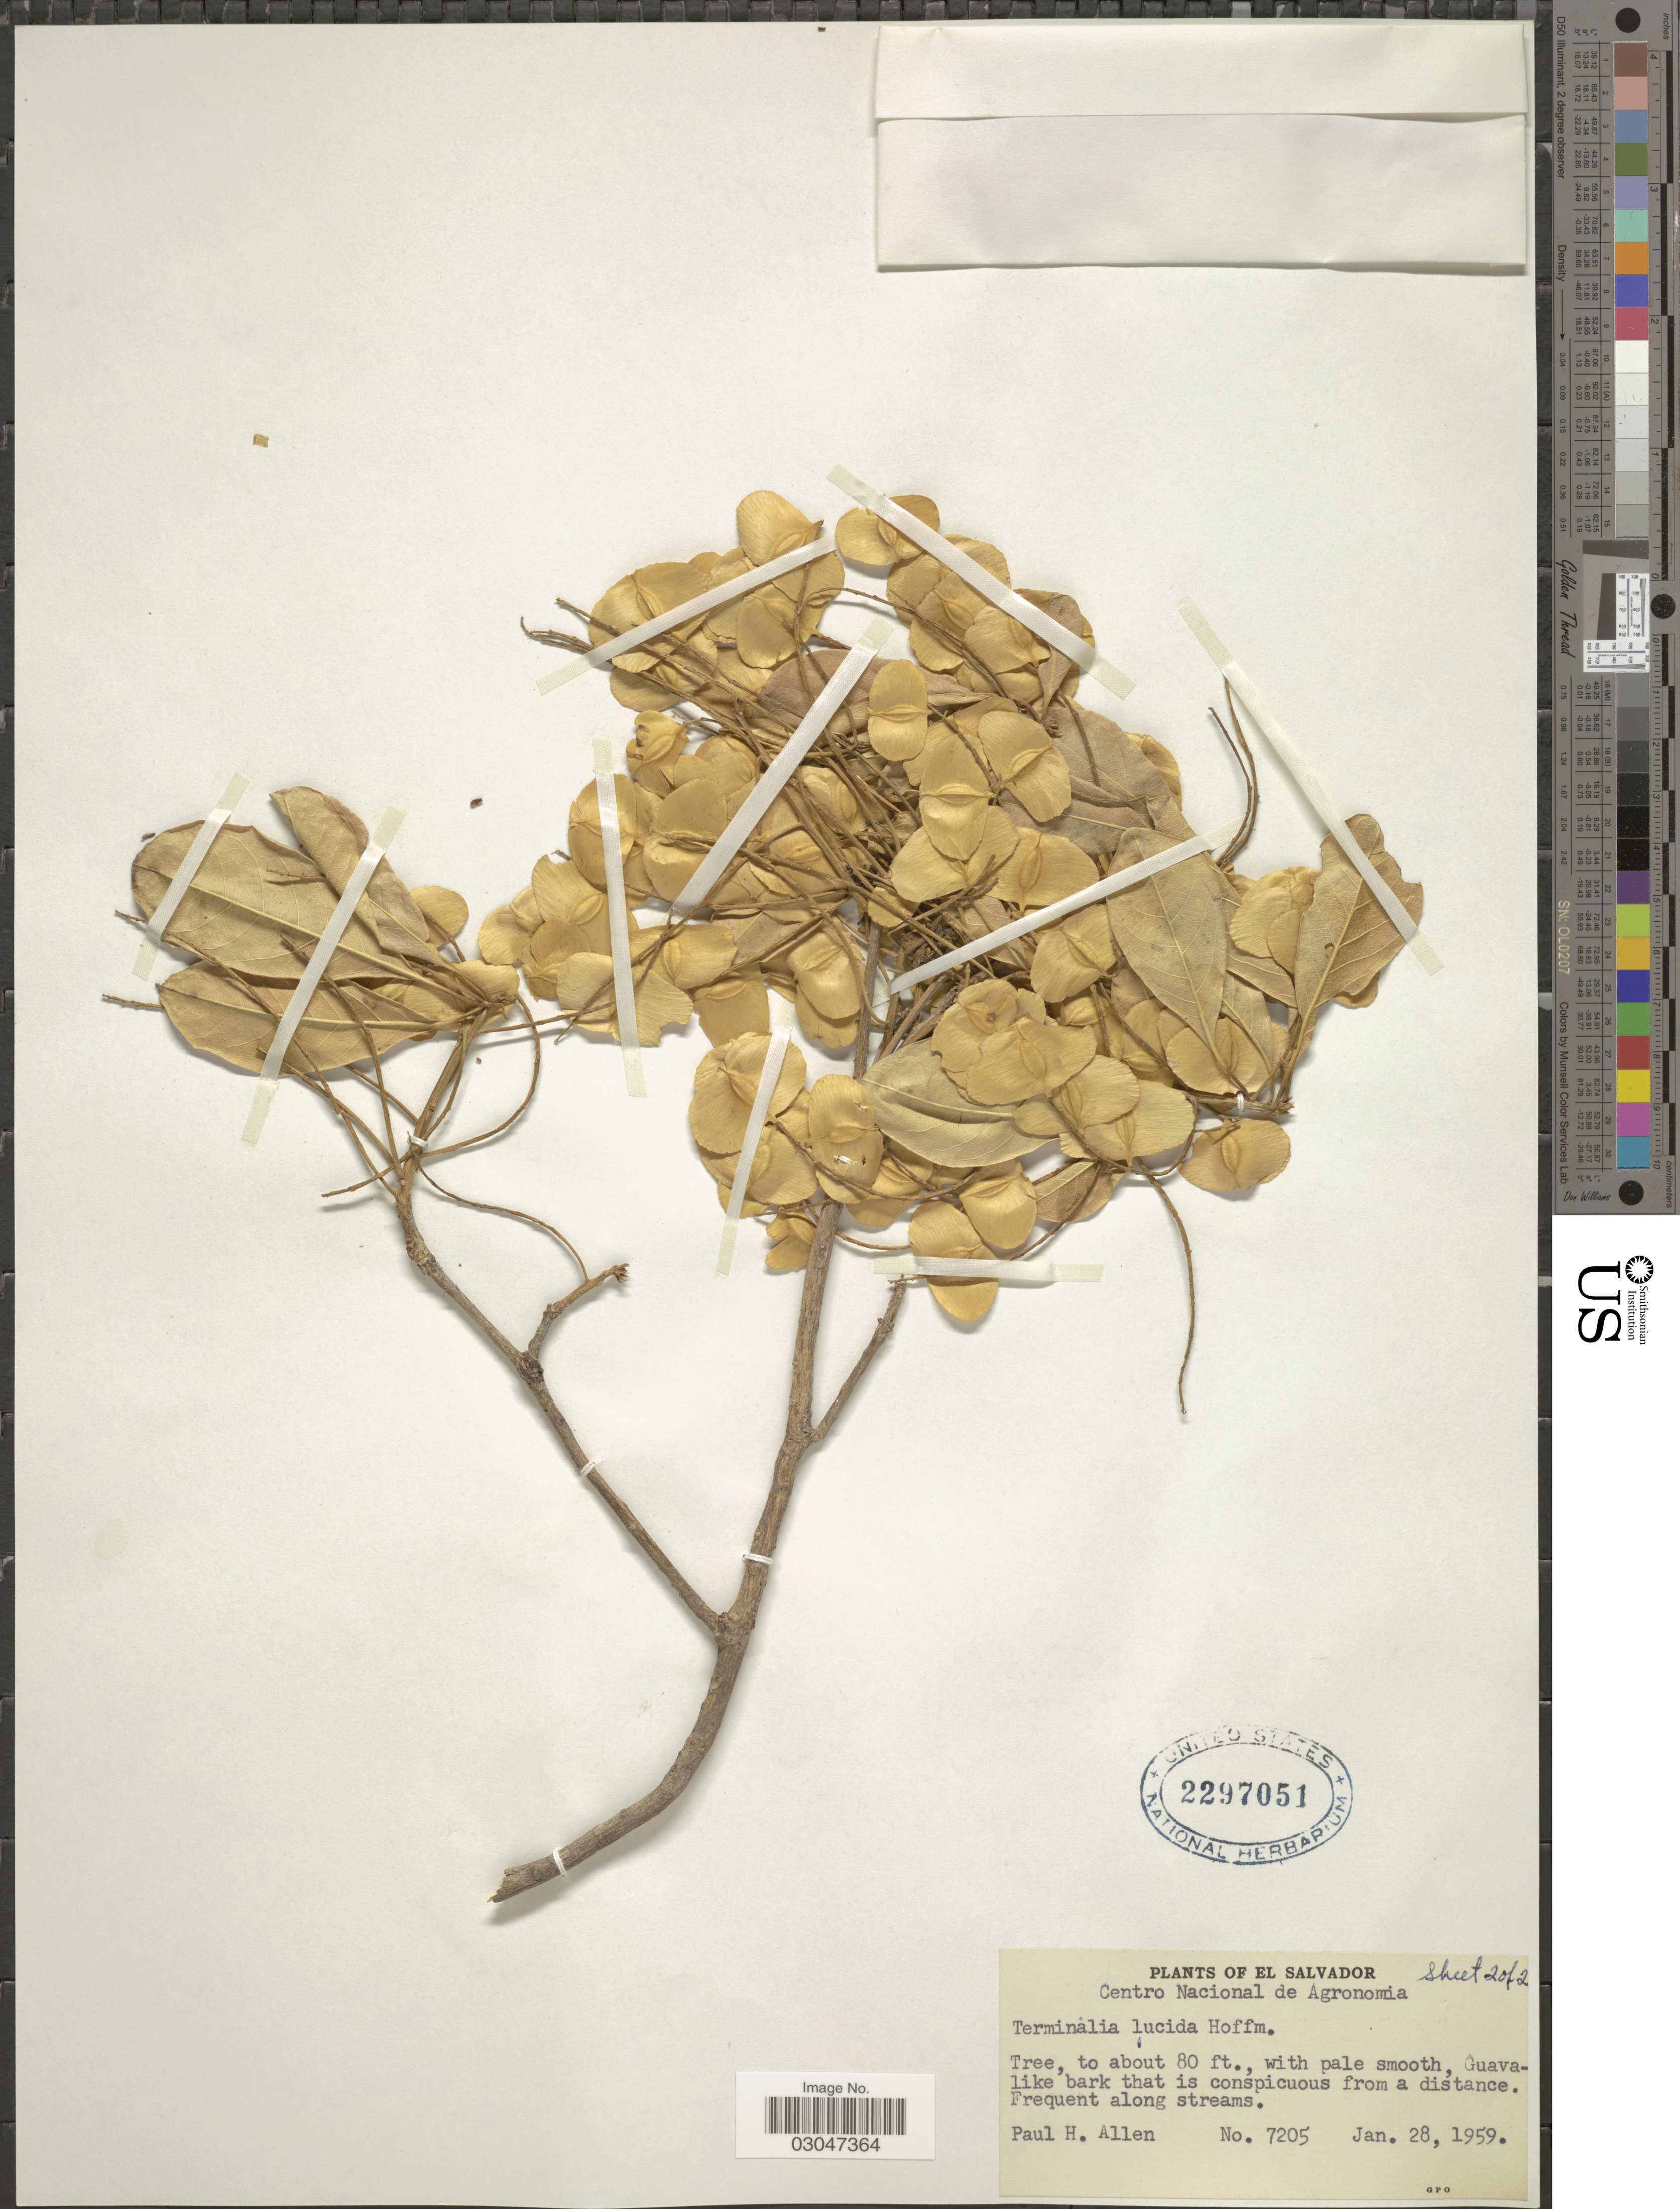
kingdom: Plantae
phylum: Tracheophyta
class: Magnoliopsida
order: Myrtales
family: Combretaceae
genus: Terminalia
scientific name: Terminalia oblonga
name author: (Ruiz & Pav.) Steud.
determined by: Stace, C. A.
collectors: P. H. Allen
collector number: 7205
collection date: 1959-01-28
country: El Salvador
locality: Centro Nacional de Agronomia. Frequent along streams.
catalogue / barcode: US 2297051